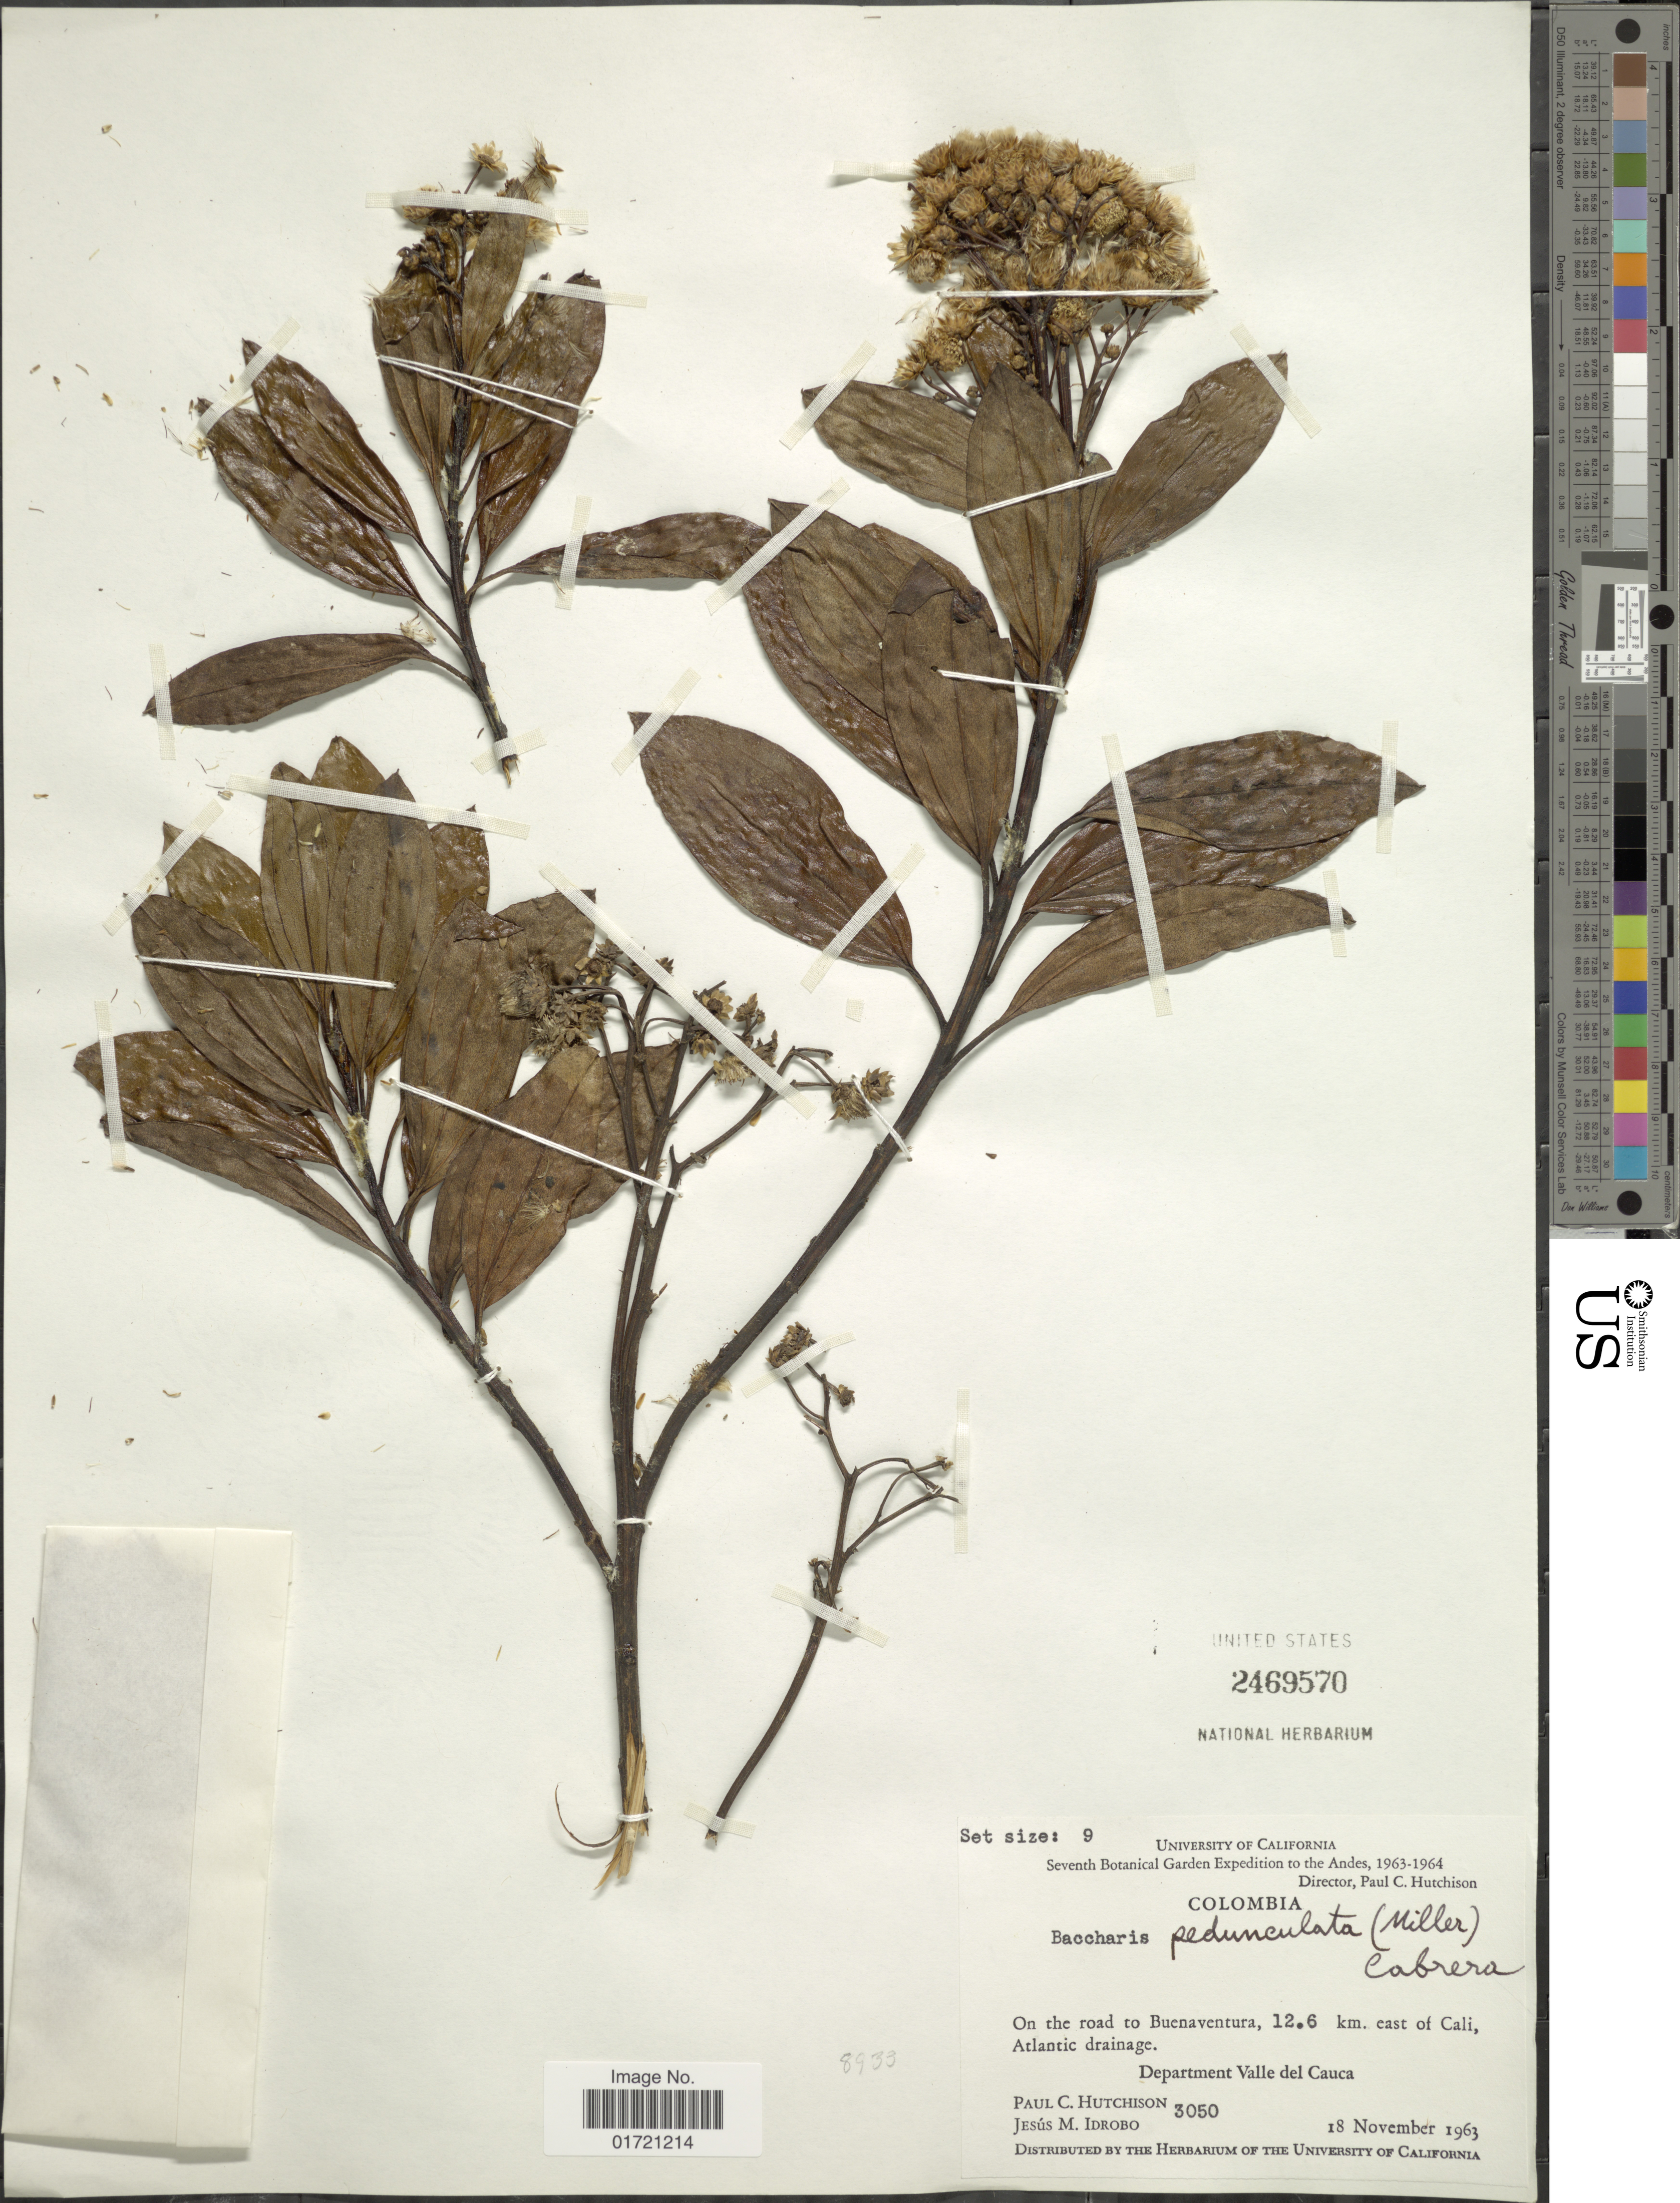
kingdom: Plantae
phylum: Tracheophyta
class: Magnoliopsida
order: Asterales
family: Asteraceae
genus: Baccharis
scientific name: Baccharis pedunculata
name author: (Mill.) Cabrera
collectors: P. C. Hutchison & J. M. Idrobo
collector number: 3050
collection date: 1963-11-18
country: Colombia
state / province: Valle del Cauca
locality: On the road to Buenaventura, 12.6 km. east of Cali, Atlantic drainage. Department Valle del Cauca.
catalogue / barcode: US 2469570